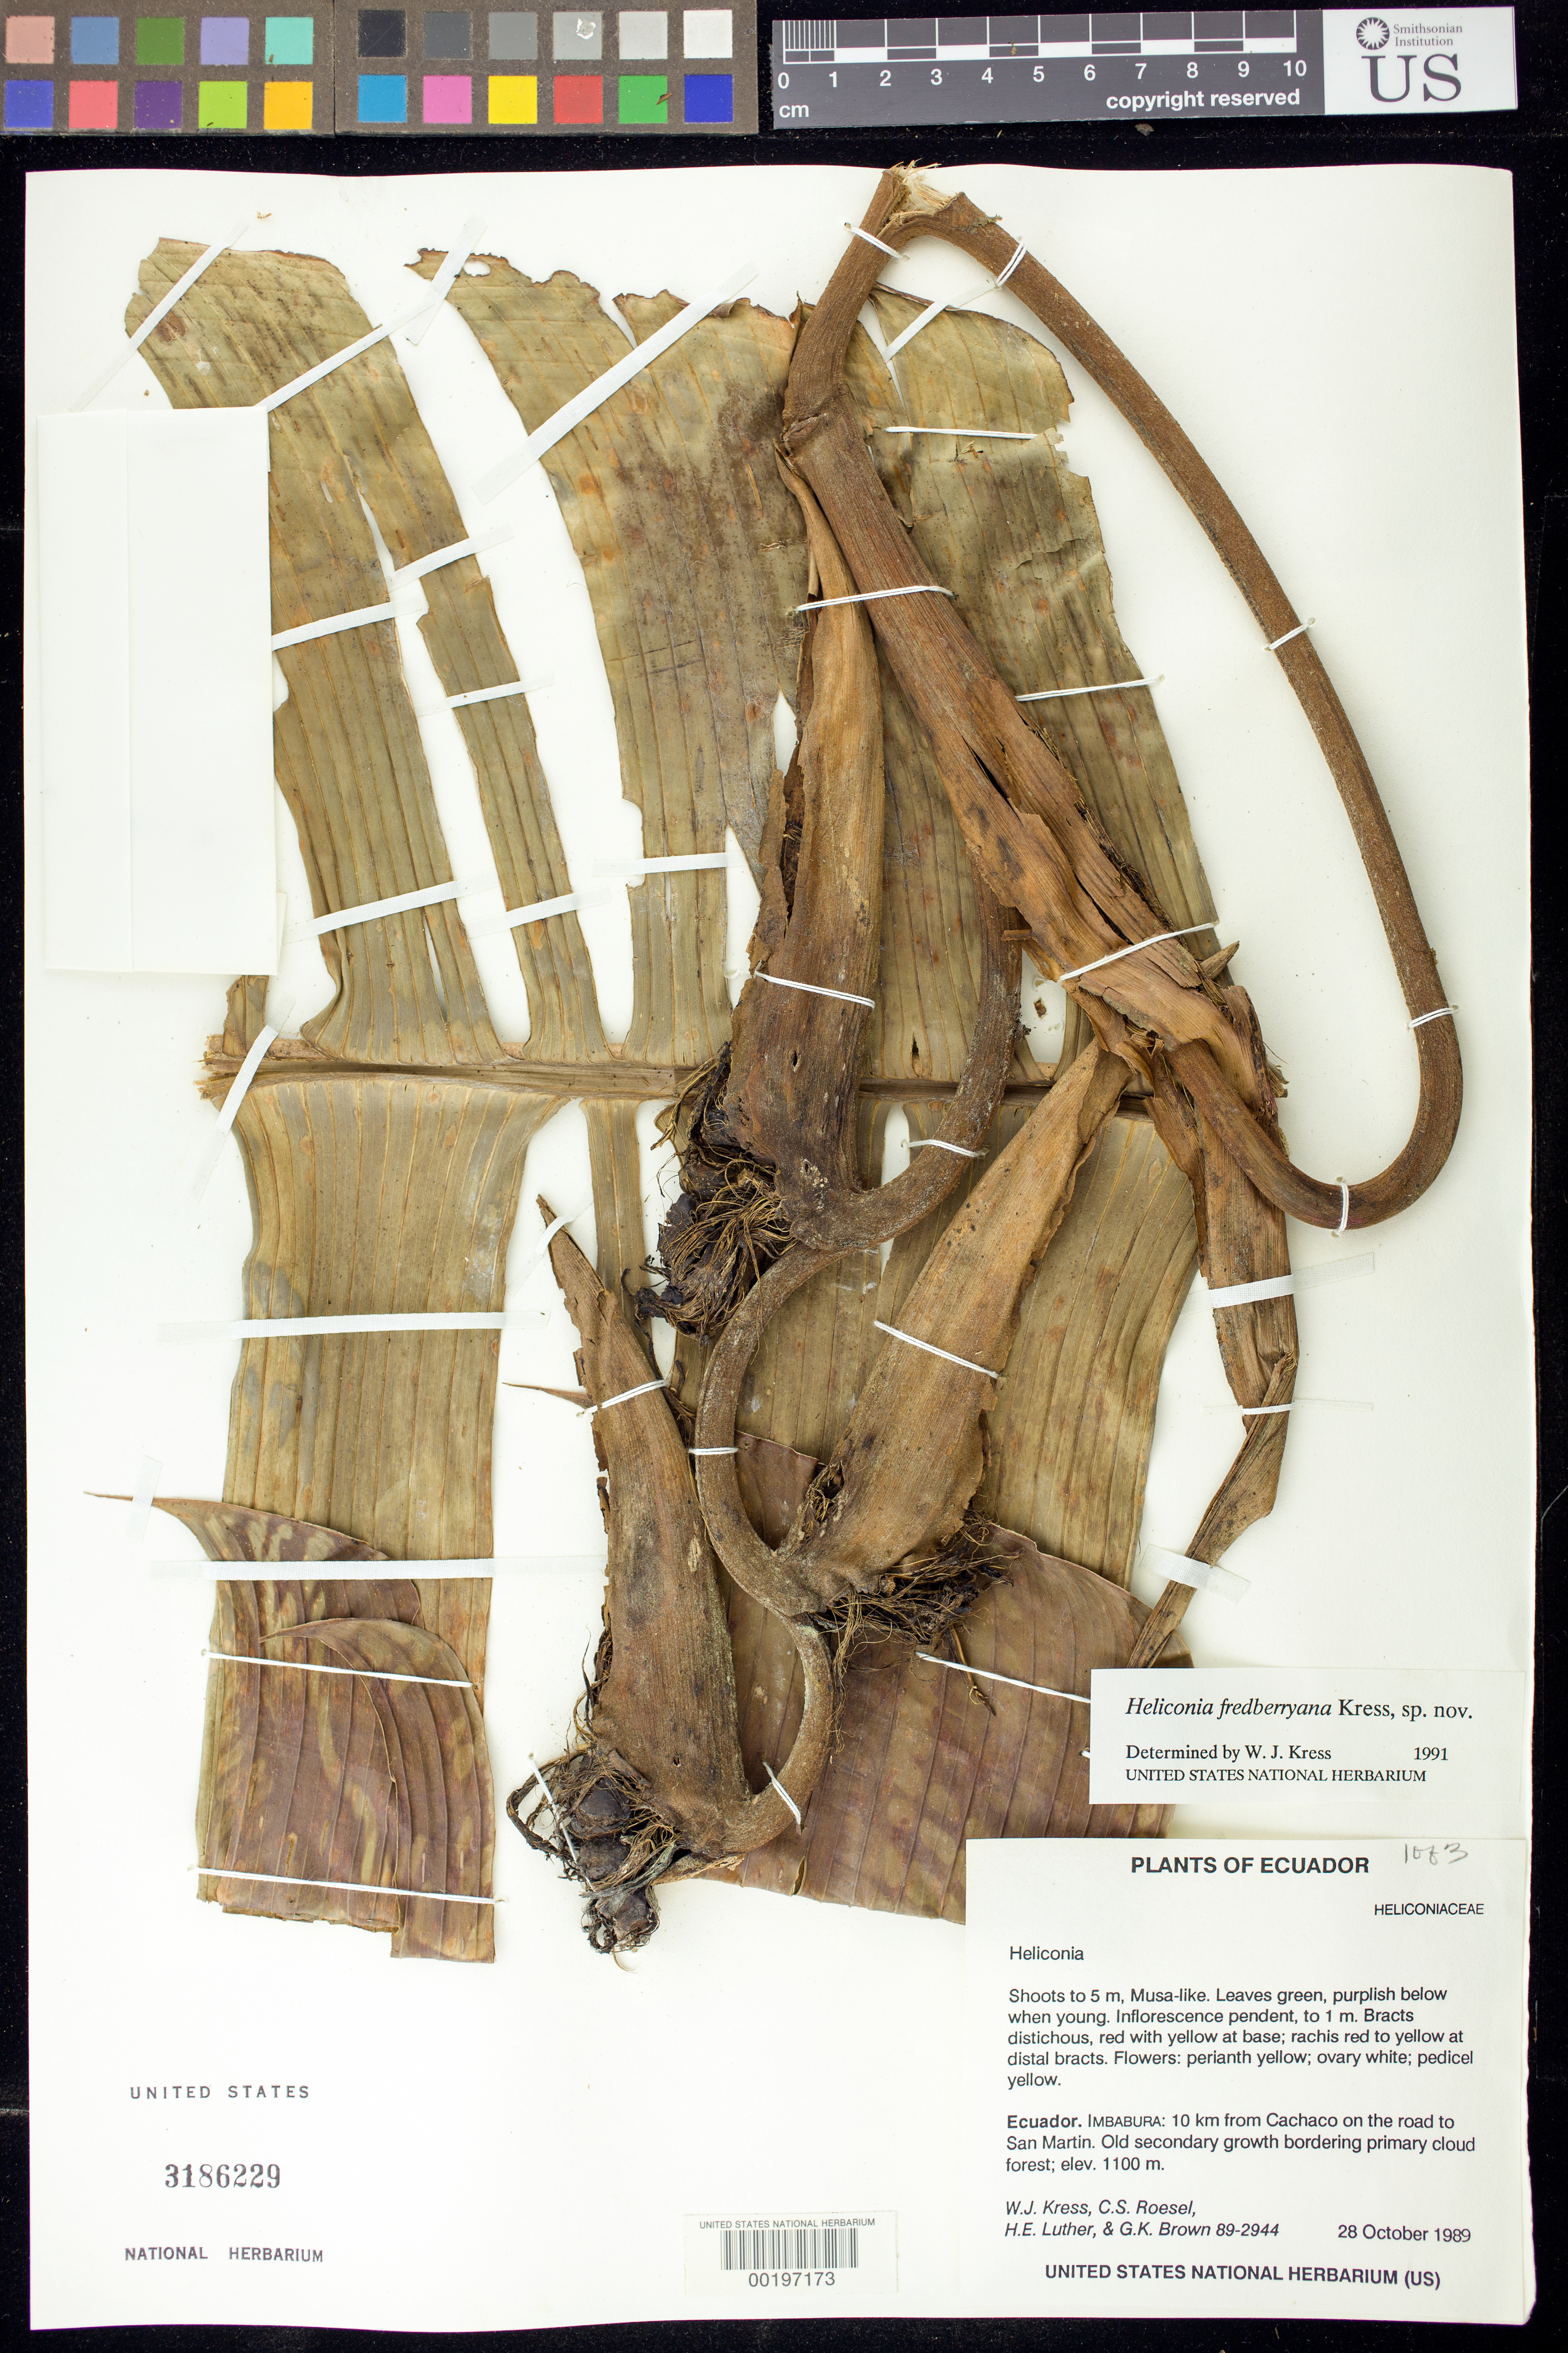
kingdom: Plantae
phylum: Tracheophyta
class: Liliopsida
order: Zingiberales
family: Heliconiaceae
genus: Heliconia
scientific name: Heliconia fredberryana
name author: W.J. Kress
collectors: W. J. Kress, C. S. Roesel, Harry E. Luther & G. K. Brown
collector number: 89-2944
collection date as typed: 28 Oct 1989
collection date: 1989-10-28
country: Ecuador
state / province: Imbabura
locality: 10 km from Cachaco on the road to San Martin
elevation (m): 1100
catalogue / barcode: US 3186229